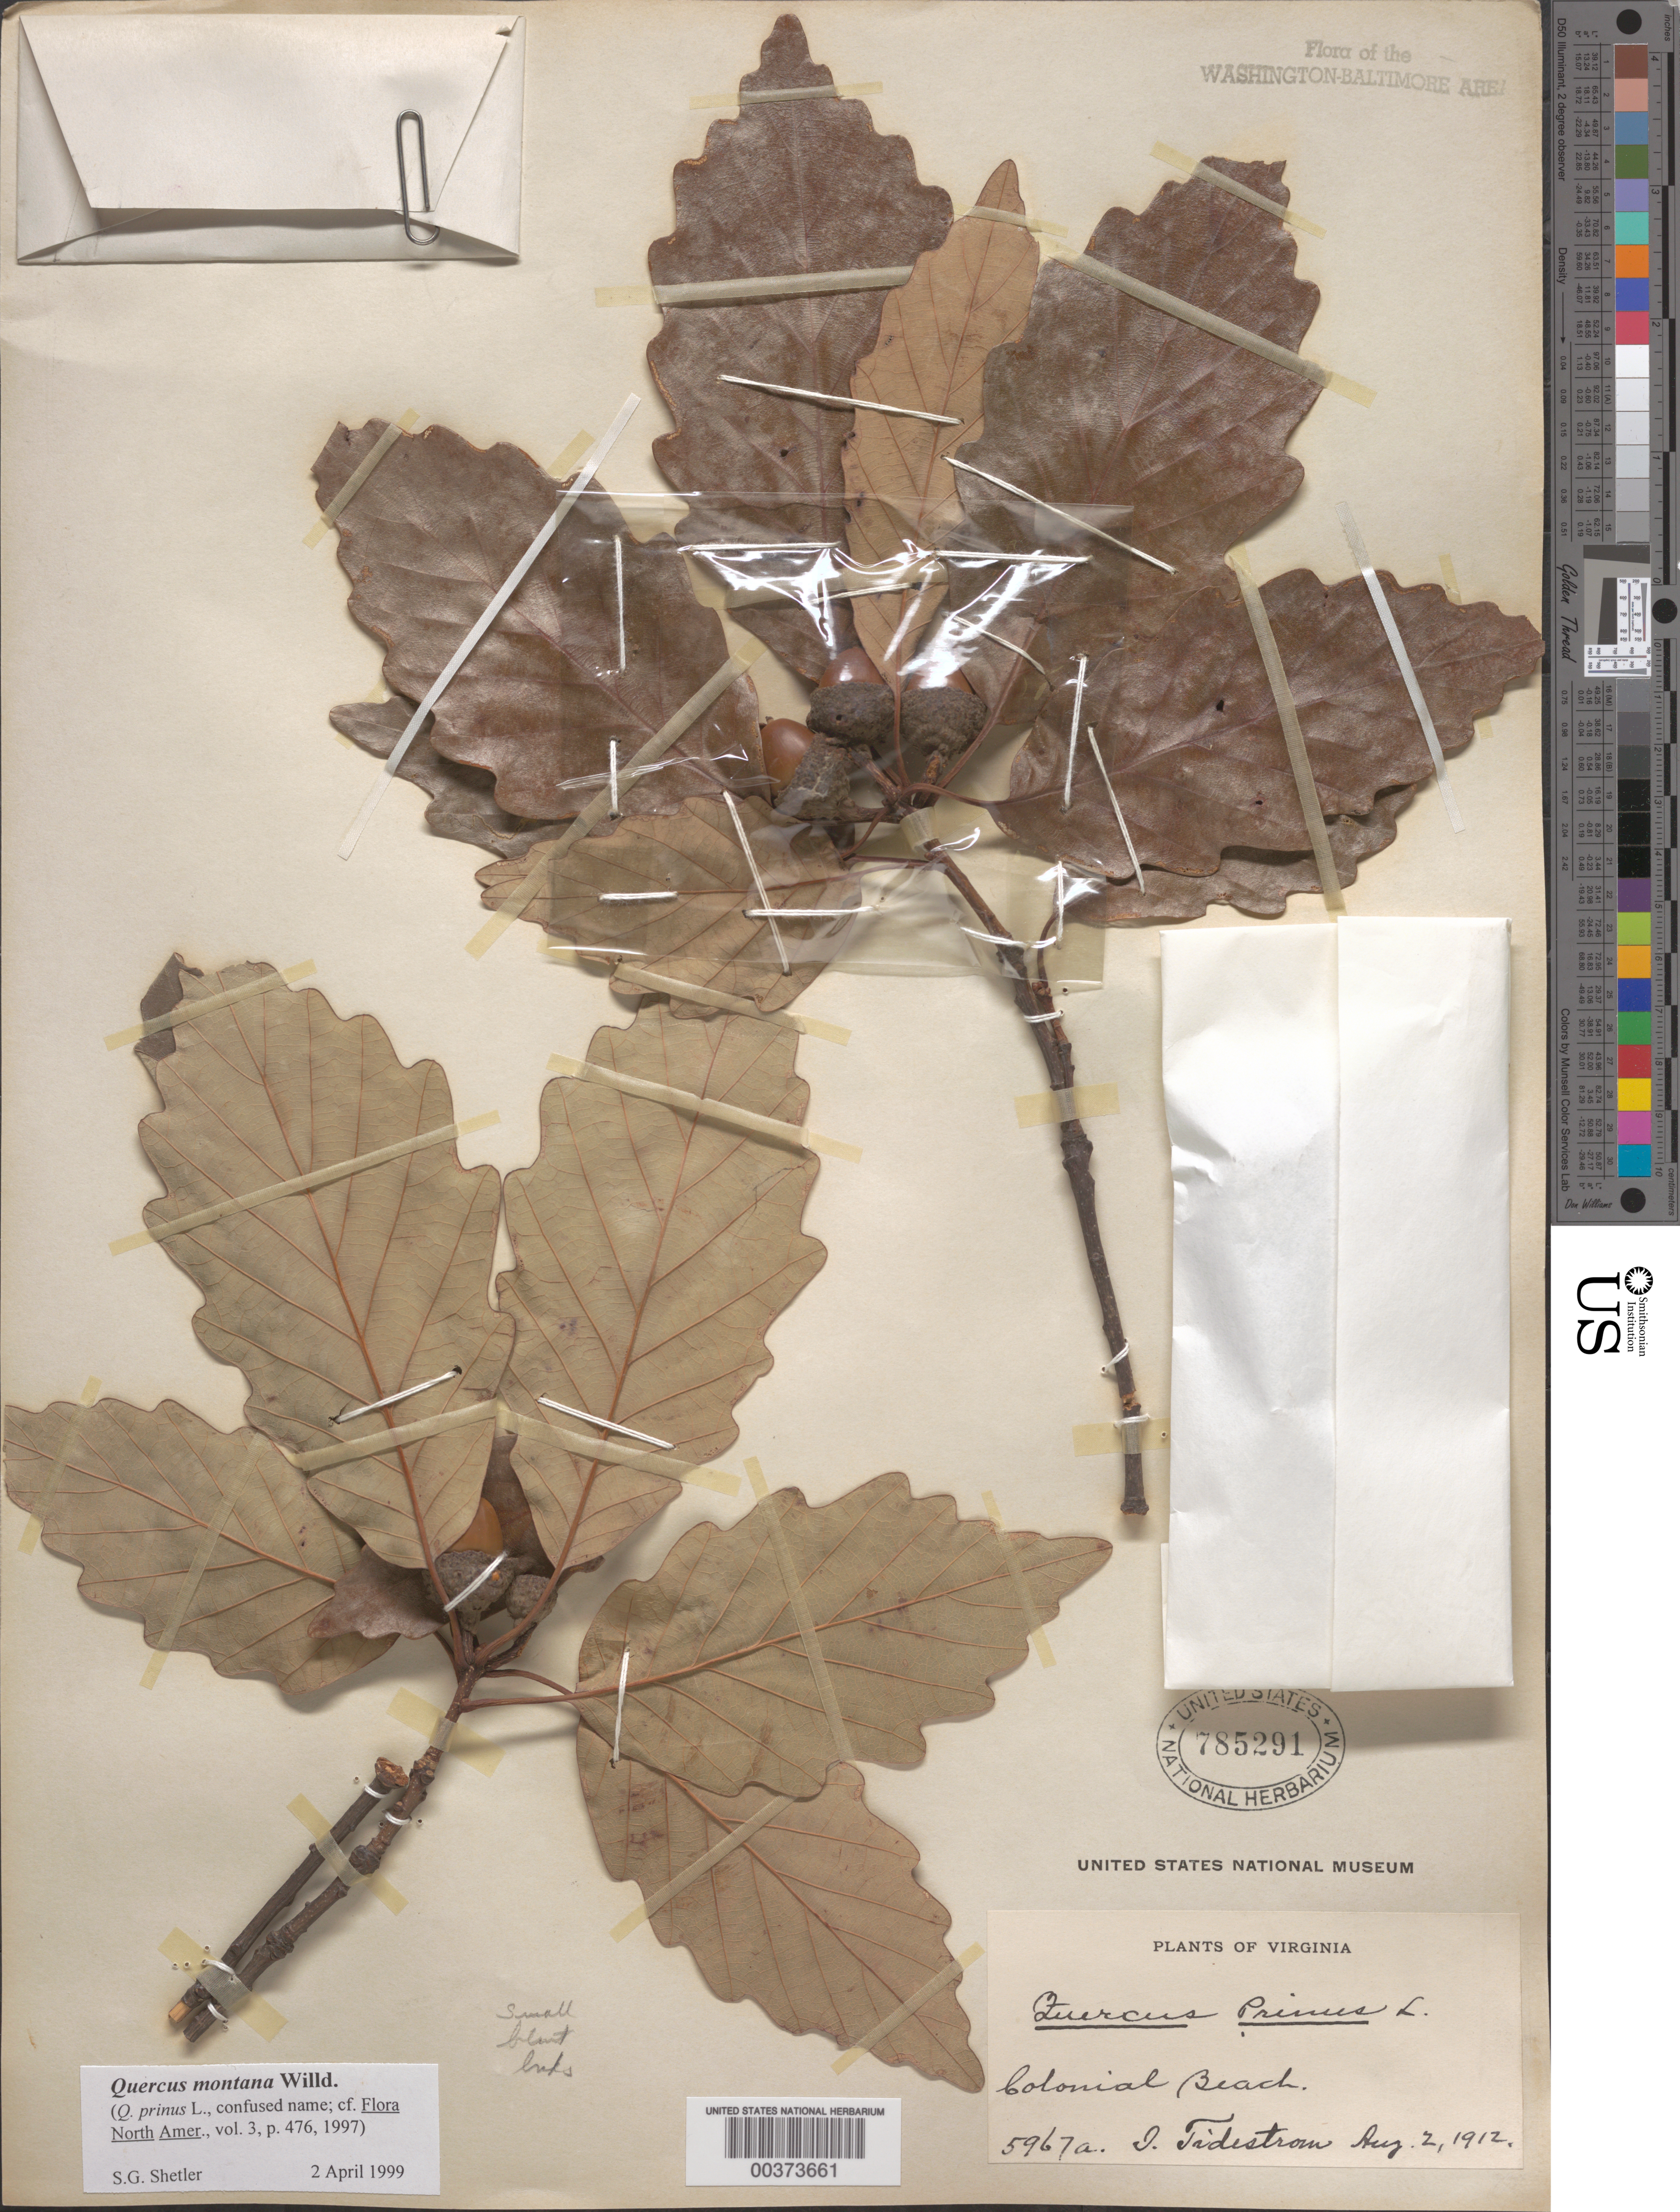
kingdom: Plantae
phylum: Tracheophyta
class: Magnoliopsida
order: Fagales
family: Fagaceae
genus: Quercus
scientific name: Quercus montana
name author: Willd.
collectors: I. F. Tidestrom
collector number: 5967A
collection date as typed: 02 Aug 1912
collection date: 1912-08-02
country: United States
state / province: Virginia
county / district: King George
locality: Colonial Beach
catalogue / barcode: US 785291